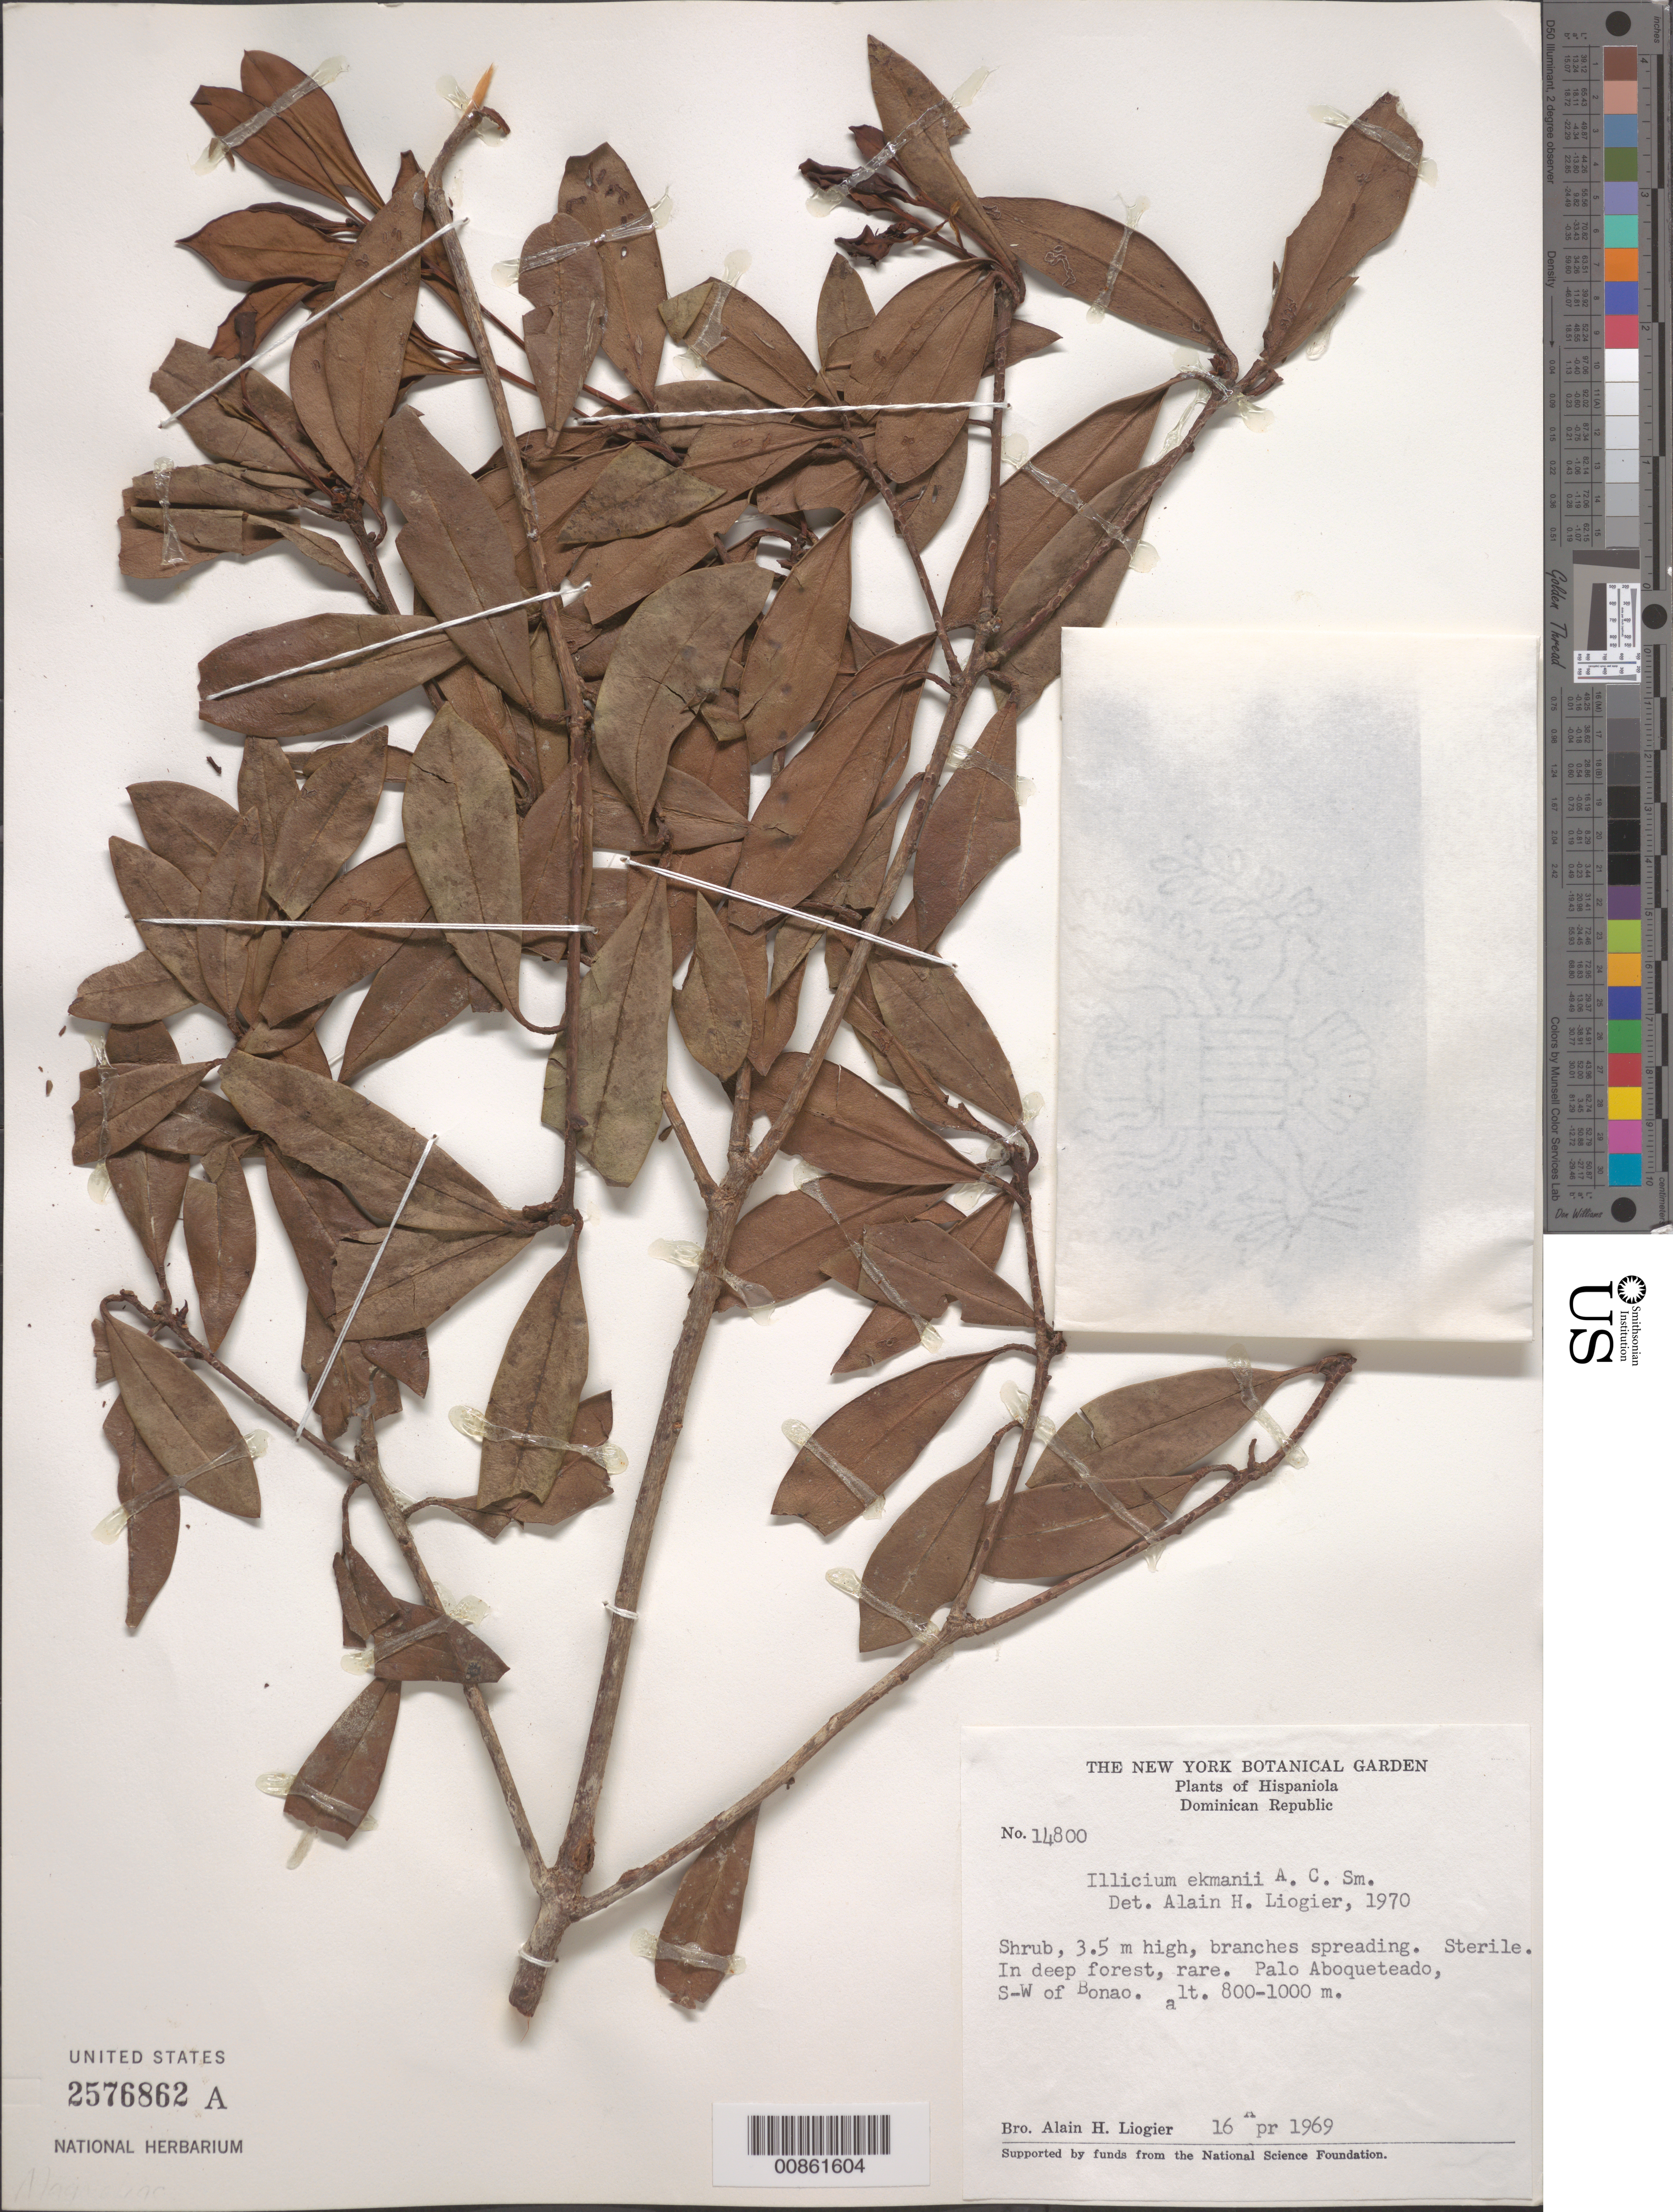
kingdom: Plantae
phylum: Tracheophyta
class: Magnoliopsida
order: Austrobaileyales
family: Schisandraceae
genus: Illicium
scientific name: Illicium ekmanii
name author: A.C. Sm.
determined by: Liogier, Alain H.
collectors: A. H. Liogier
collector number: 14800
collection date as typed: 16 Apr 1969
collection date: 1969-04-16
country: Dominican Republic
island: Hispaniola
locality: Palo Aboqueteado S-W of Bonao.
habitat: In deep forest.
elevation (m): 800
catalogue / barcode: US 2576862A